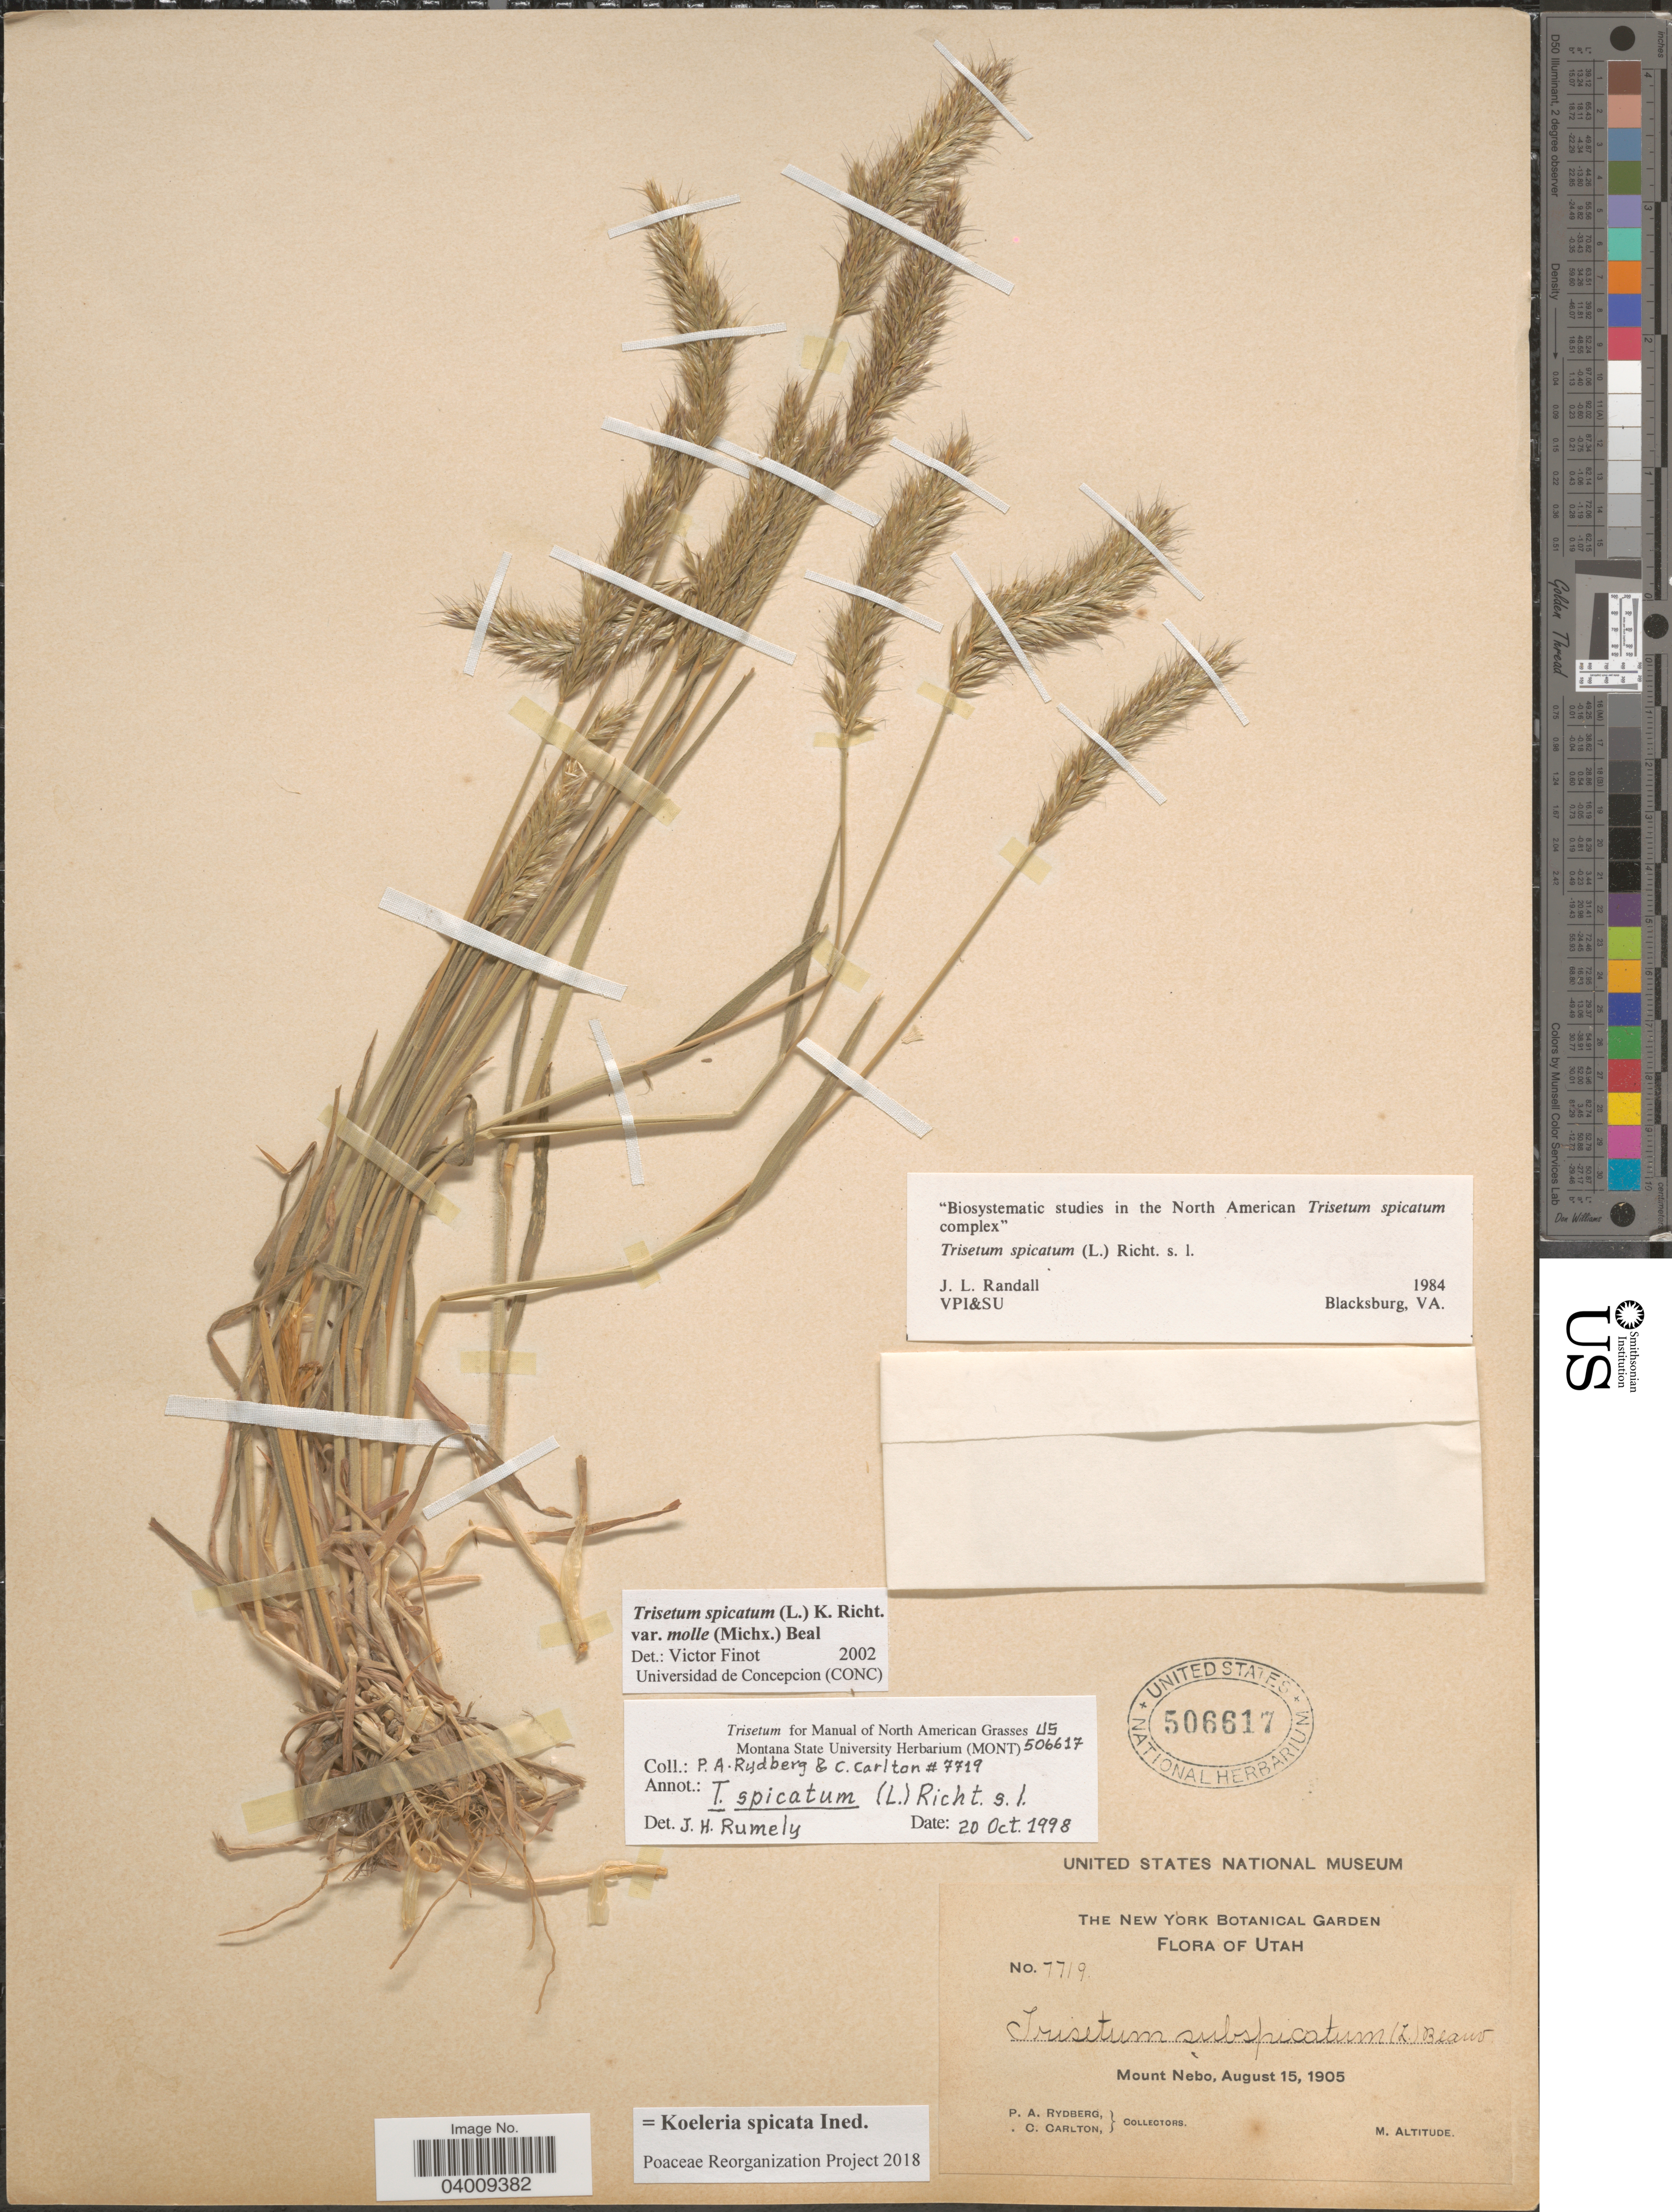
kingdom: Plantae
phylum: Tracheophyta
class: Liliopsida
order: Poales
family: Poaceae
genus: Koeleria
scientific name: Koeleria spicata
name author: (L.) Barberá et al.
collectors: P. A. Rydberg & E. Carlton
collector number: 7719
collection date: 1905-08-15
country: United States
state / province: Utah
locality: Mount Nebo.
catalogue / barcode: US 506617